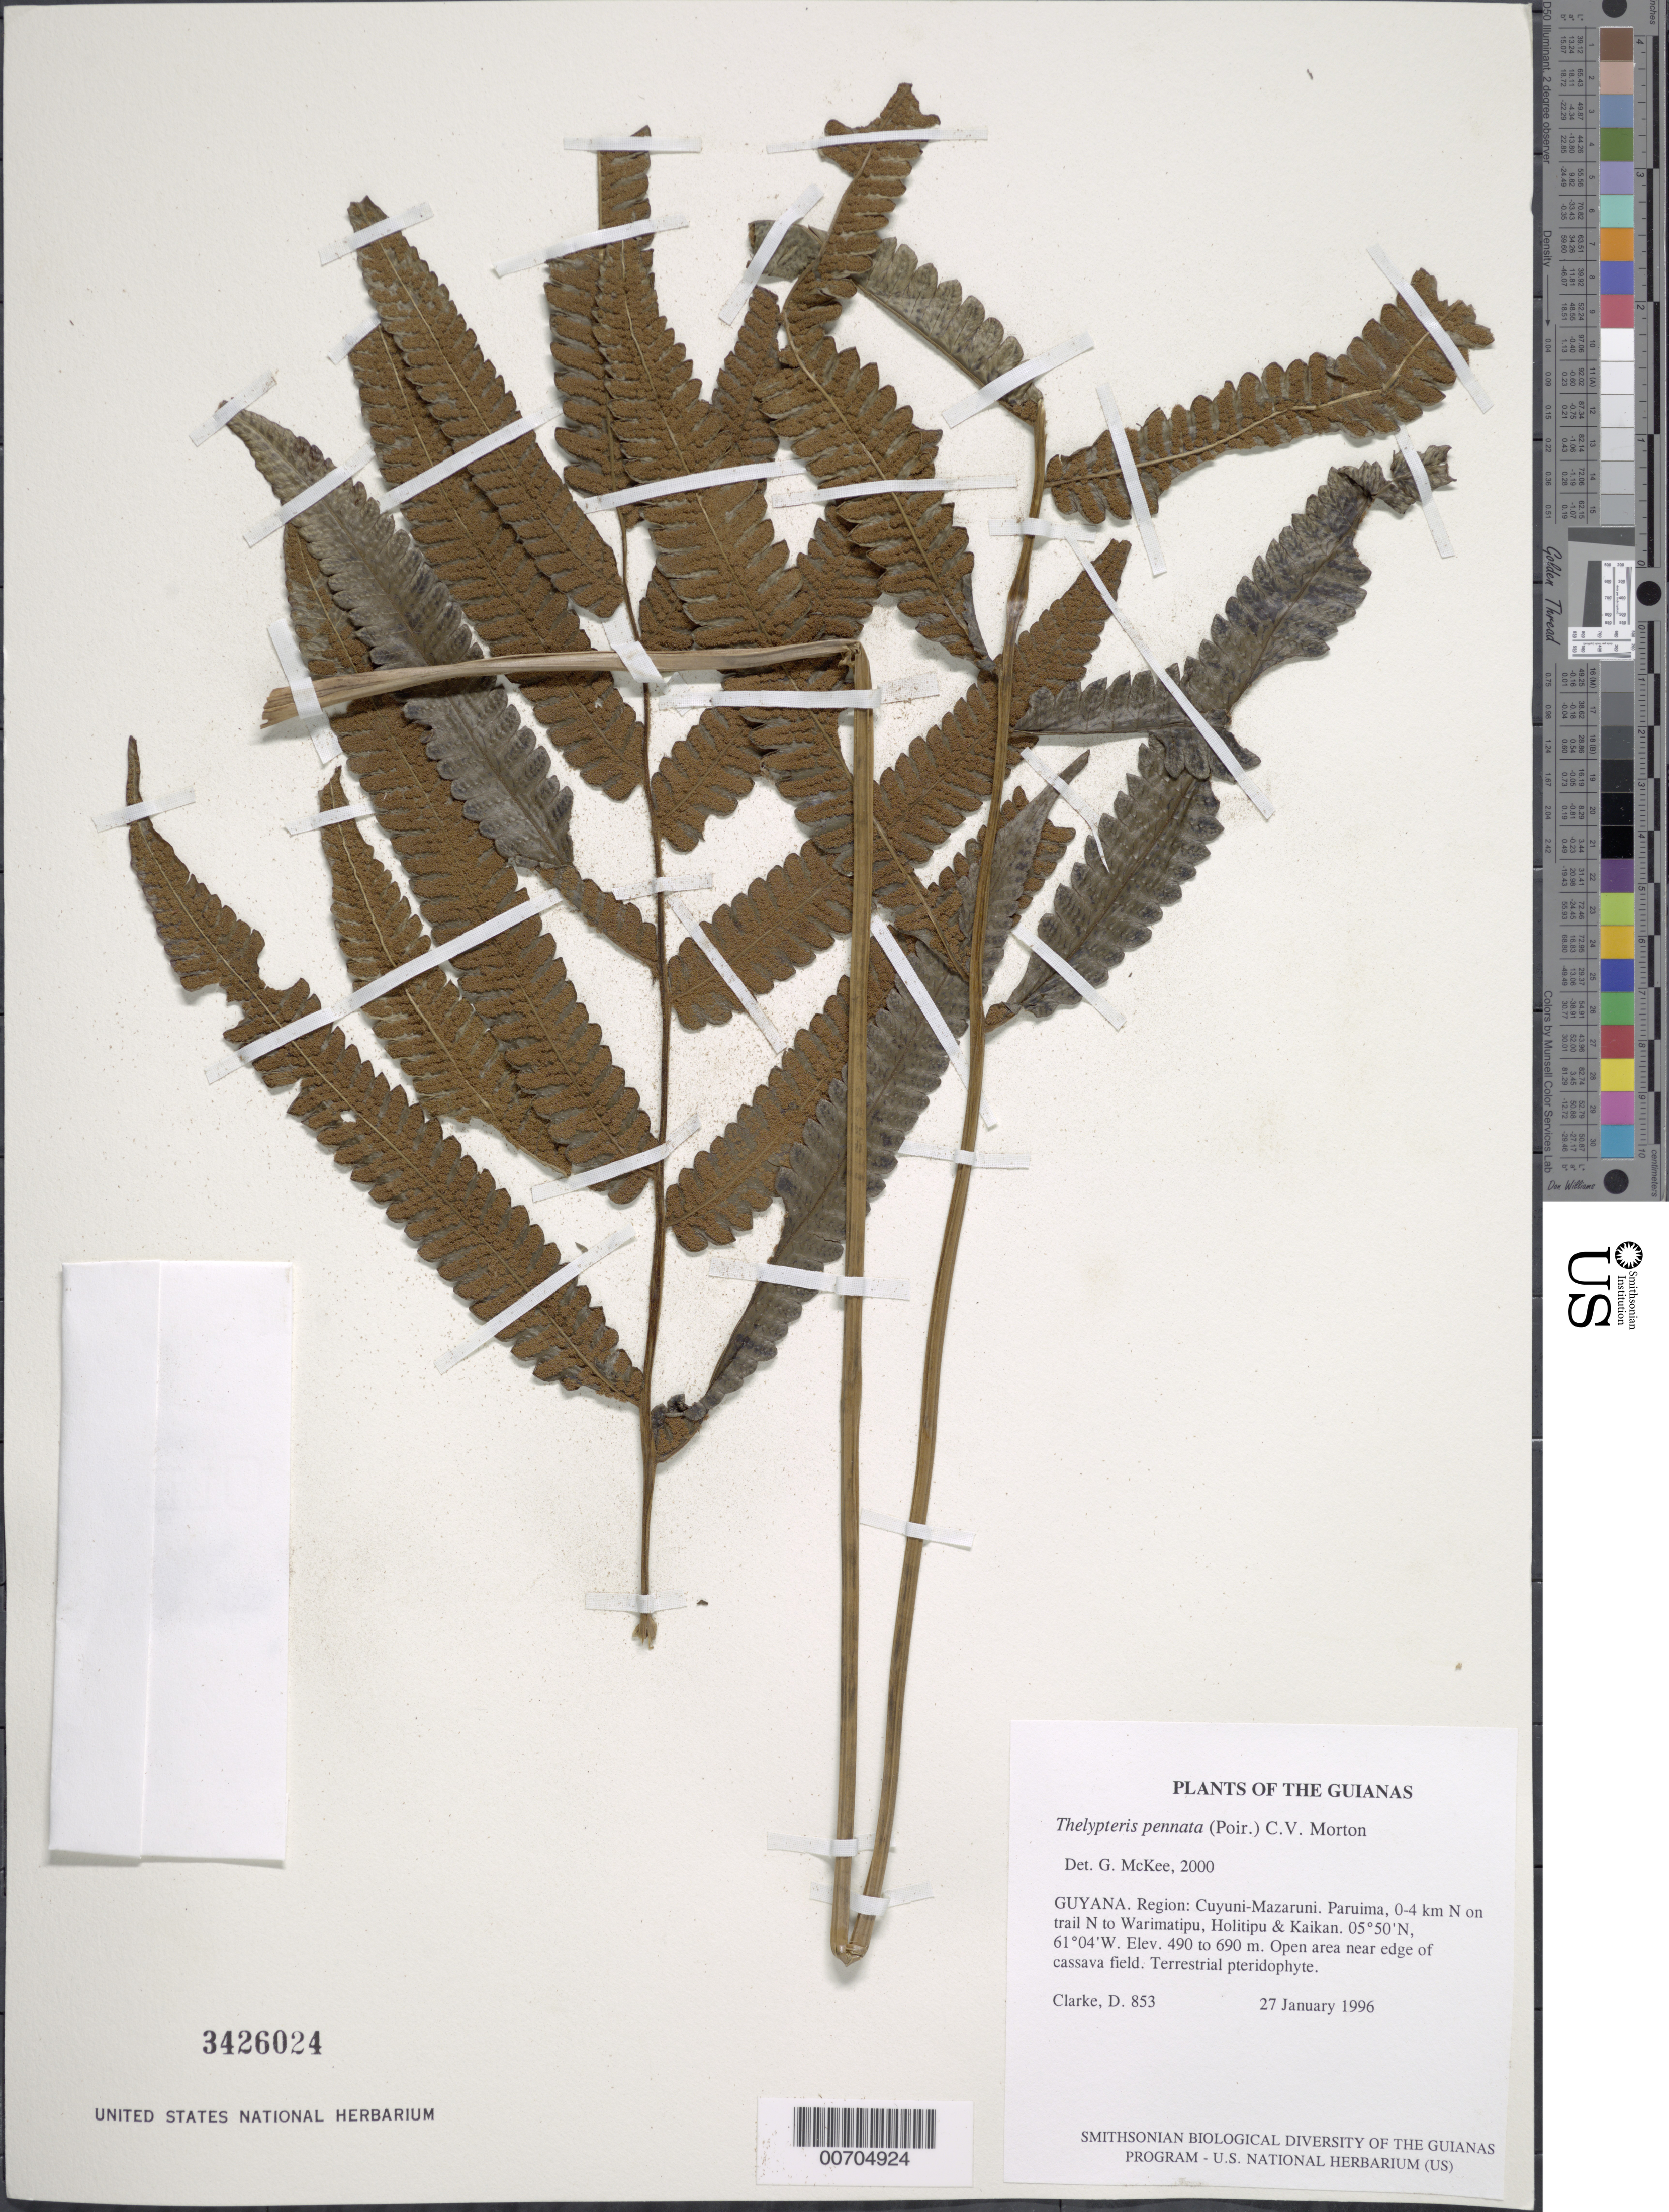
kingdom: Plantae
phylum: Tracheophyta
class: Polypodiopsida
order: Polypodiales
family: Thelypteridaceae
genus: Goniopteris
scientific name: Goniopteris pennata (Poir.) comb. nov., ined 2015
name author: (Poir.)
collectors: H. D. Clarke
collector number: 853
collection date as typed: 27 January 1996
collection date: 1996-01-27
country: Guyana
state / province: Cuyuni-Mazaruni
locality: Paruima, 0-4 km N on trail N to Warimatipu, Holitipu & Kaikan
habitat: Open area near edge of cassava field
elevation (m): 490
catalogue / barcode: US 3426024